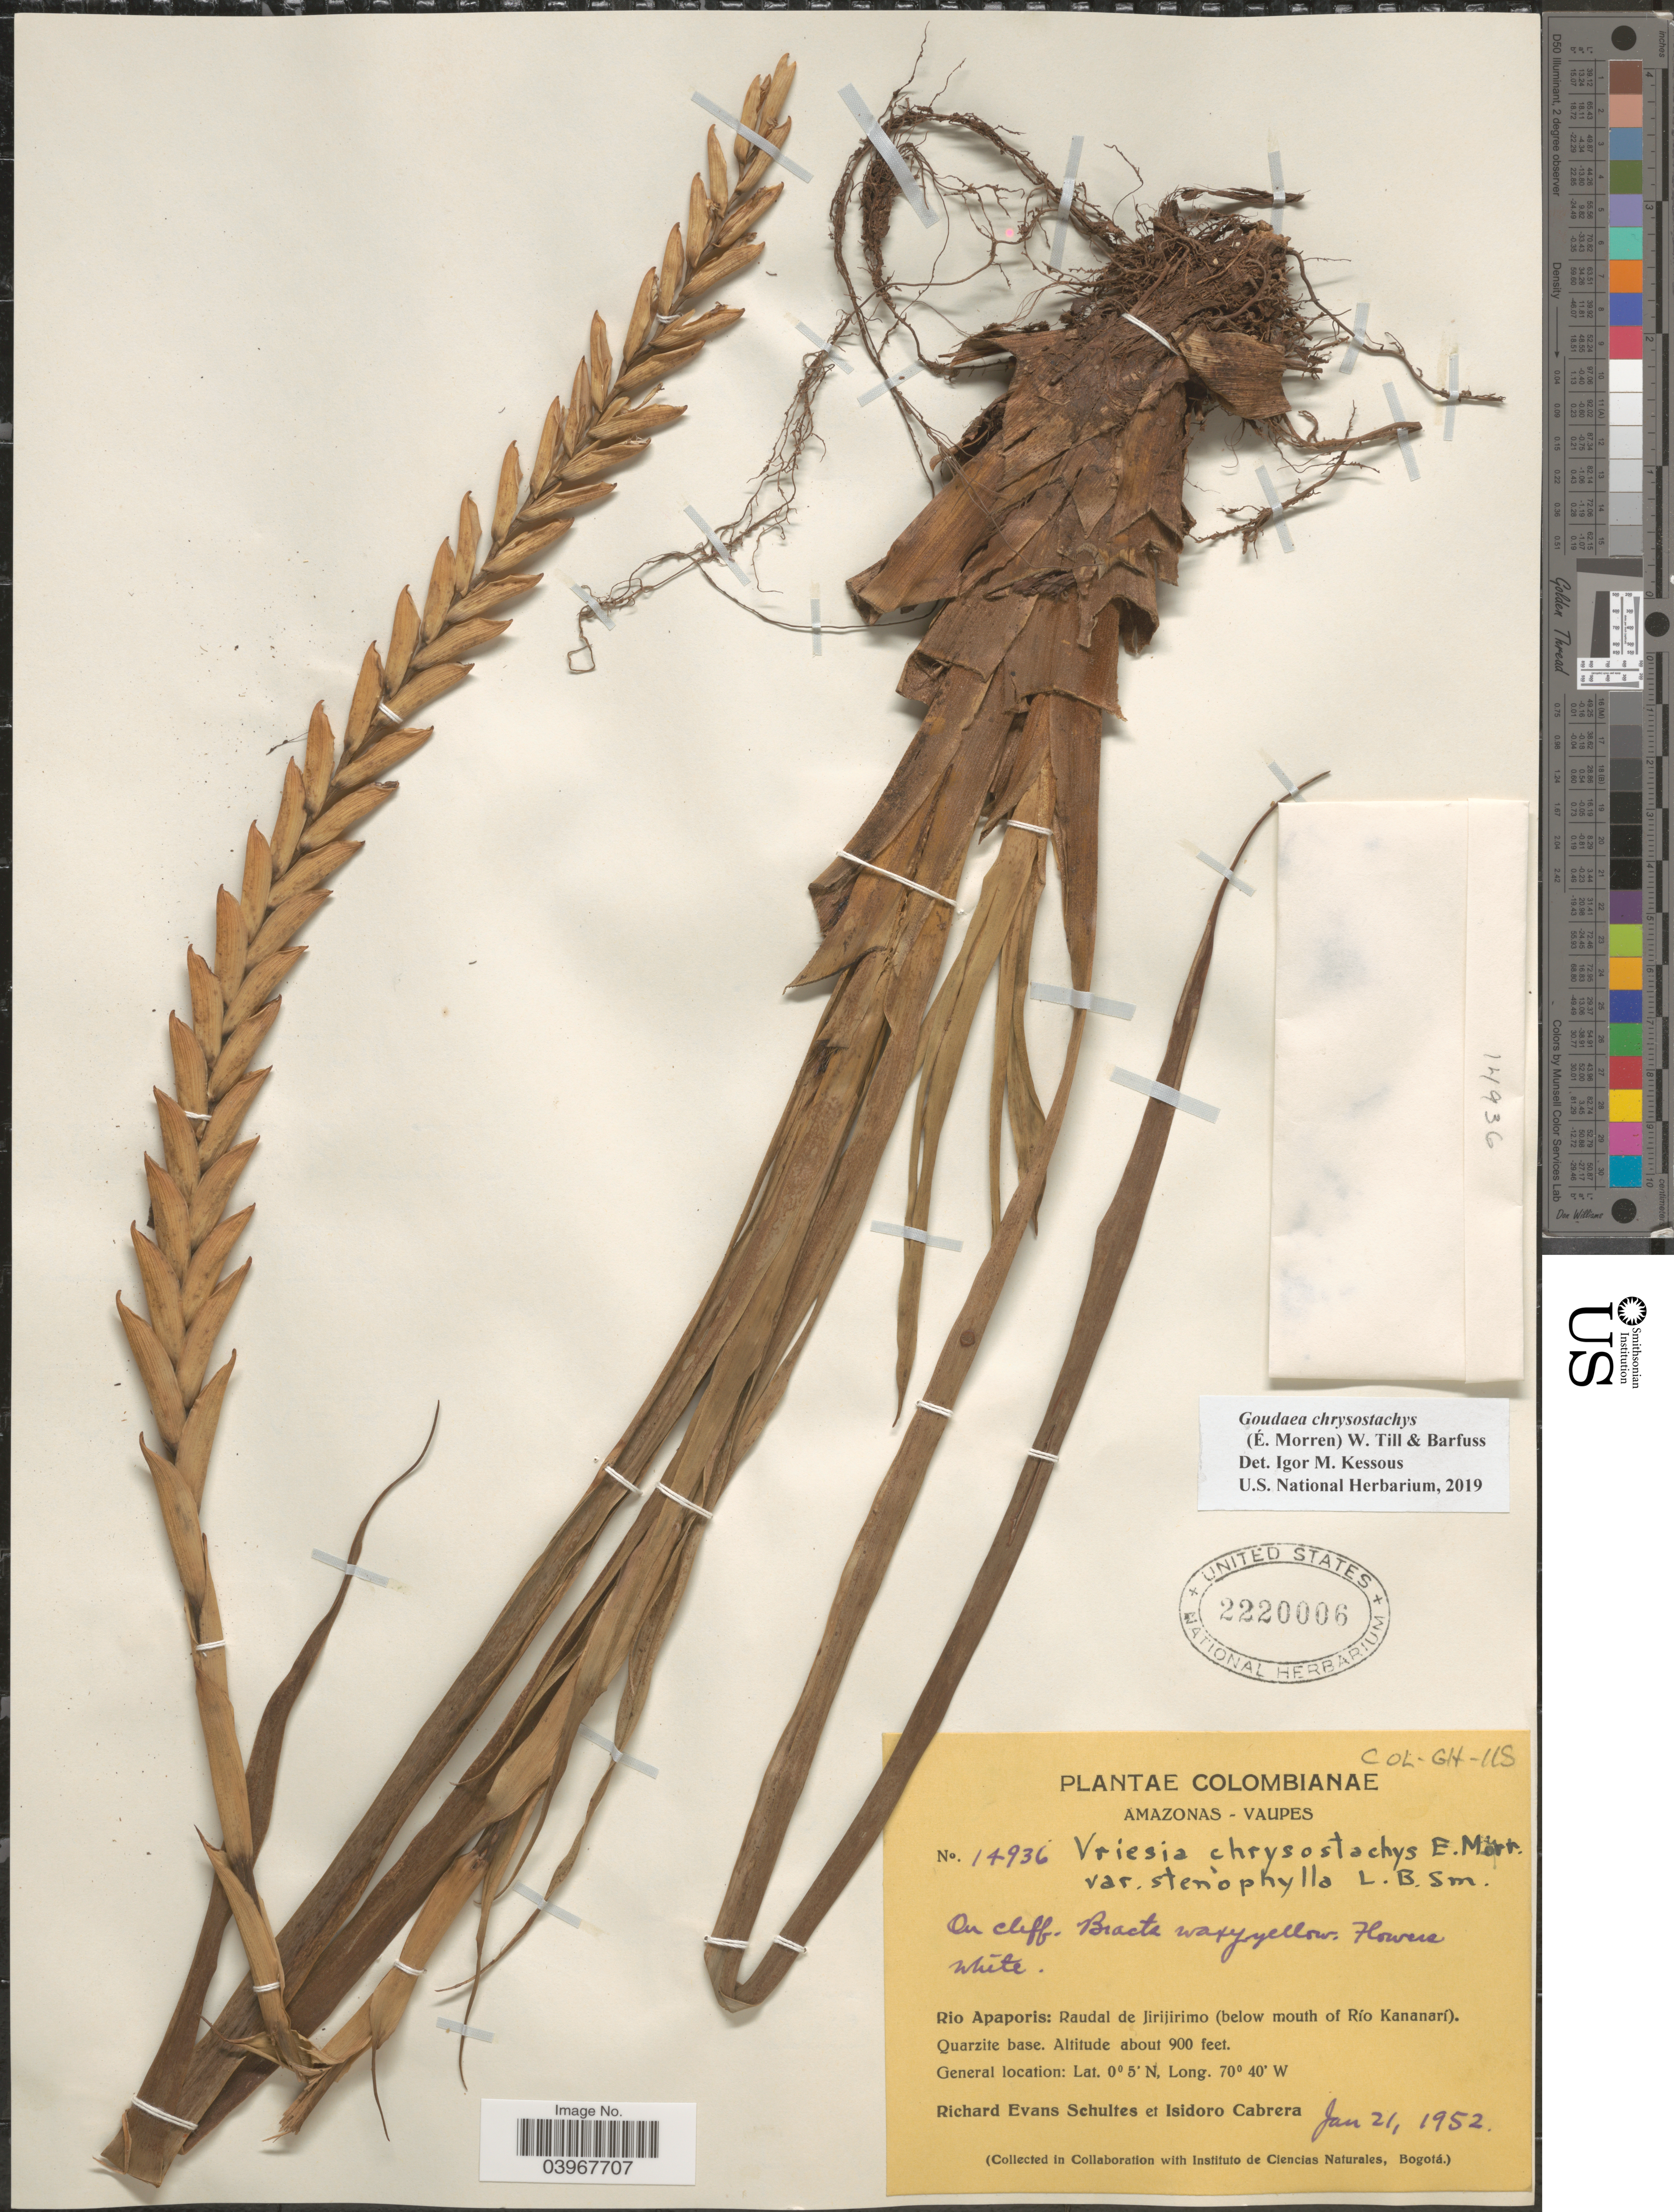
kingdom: Plantae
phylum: Tracheophyta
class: Liliopsida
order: Poales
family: Bromeliaceae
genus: Goudaea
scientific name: Goudaea chrysostachys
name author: (É. Morren) W. Till & Barfuss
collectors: R. E. Schultes & I. Cabrera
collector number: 14936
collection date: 1952-01-21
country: Colombia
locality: Amazonas-Vaupes. Rio Apaporis: Raudal de Jirijirimo ( below mouth of Río Kananarí).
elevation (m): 274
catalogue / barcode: US 2220006